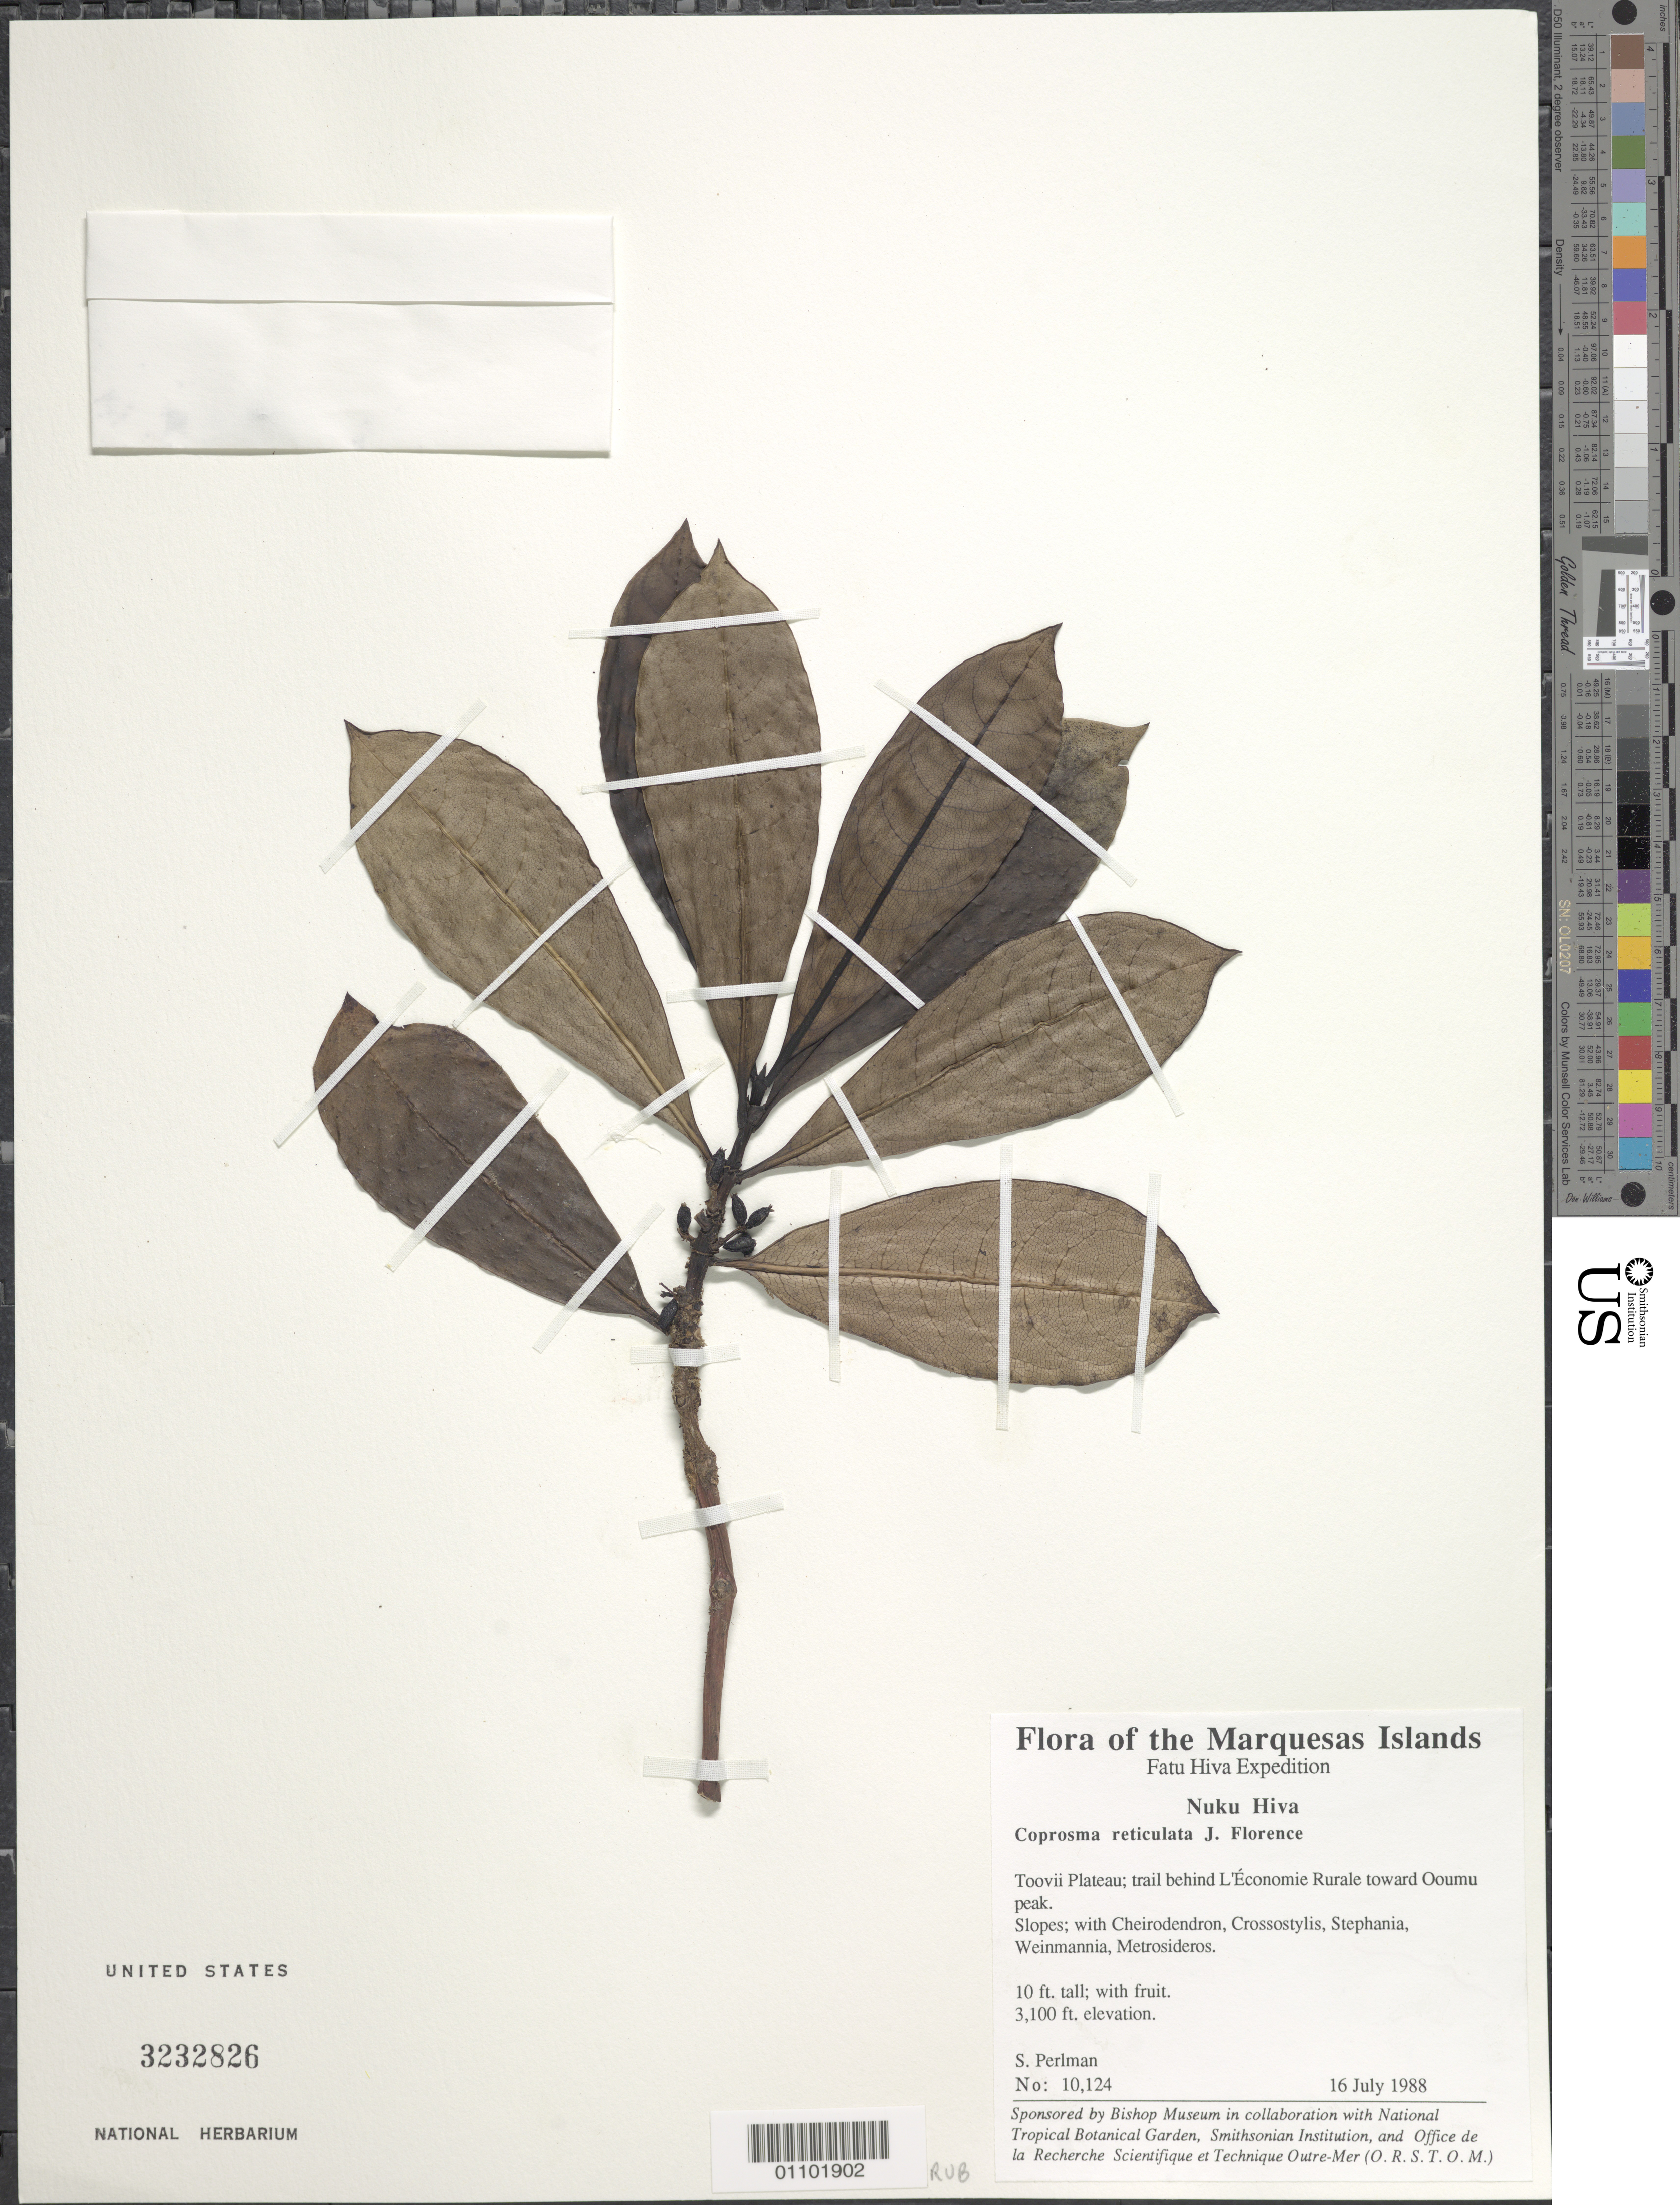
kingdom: Plantae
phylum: Tracheophyta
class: Magnoliopsida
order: Gentianales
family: Rubiaceae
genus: Coprosma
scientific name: Coprosma reticulata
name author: J. Florence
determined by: Wagner, W. L., (BOT), Smithsonian Institution - National Museum of Natural History (UNITED STATES)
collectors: S. P. Perlman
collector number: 10124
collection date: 1988-07-16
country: French Polynesia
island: Nuku Hiva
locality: Toovii Plateau, trail behind l'Economie Rurale, toward Ooumu peak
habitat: Slopes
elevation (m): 945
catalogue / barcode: US 3232826